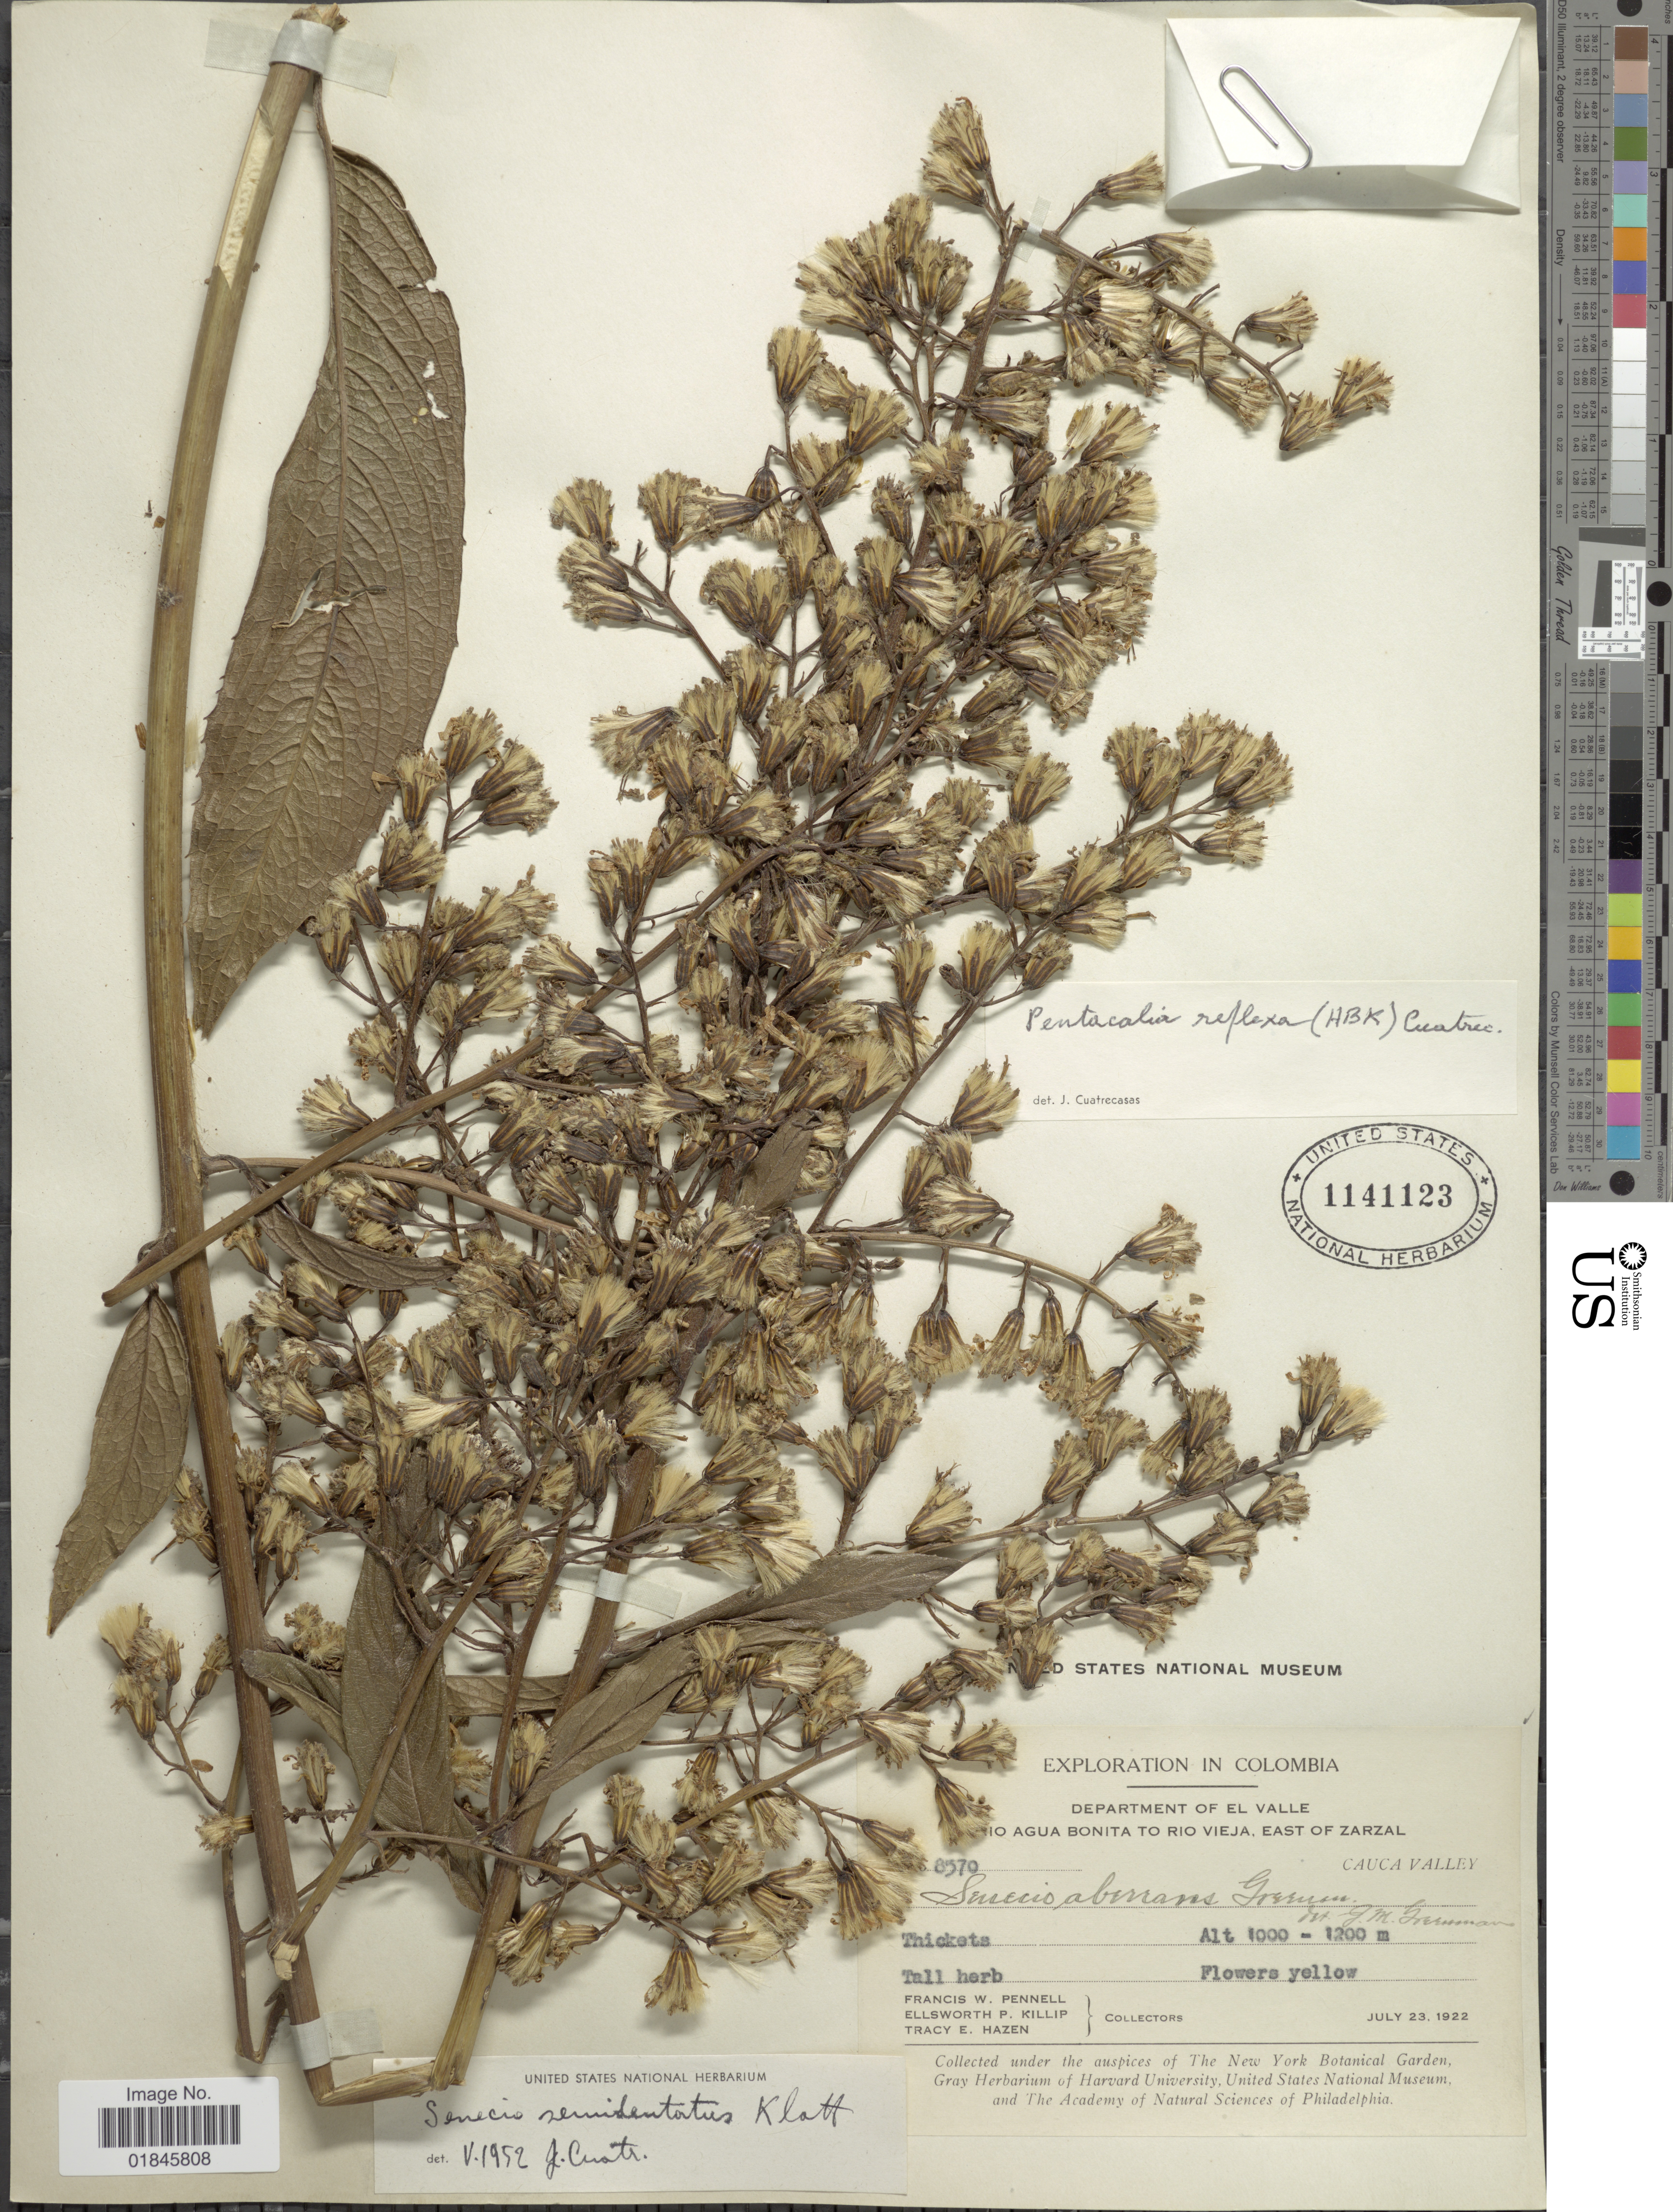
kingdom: Plantae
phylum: Tracheophyta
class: Magnoliopsida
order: Asterales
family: Asteraceae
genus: Pentacalia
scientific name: Pentacalia reflexa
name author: (Kunth) Cuatrec.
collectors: F. W. Pennell, E. P. Killip & T. E. Hazen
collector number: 8570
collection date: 1922-07-23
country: Colombia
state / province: Valle del Cauca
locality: Cauca Valle. Rio Agua Bonita to Rio Vieja, East of Zarzal.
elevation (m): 1000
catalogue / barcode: US 1141123